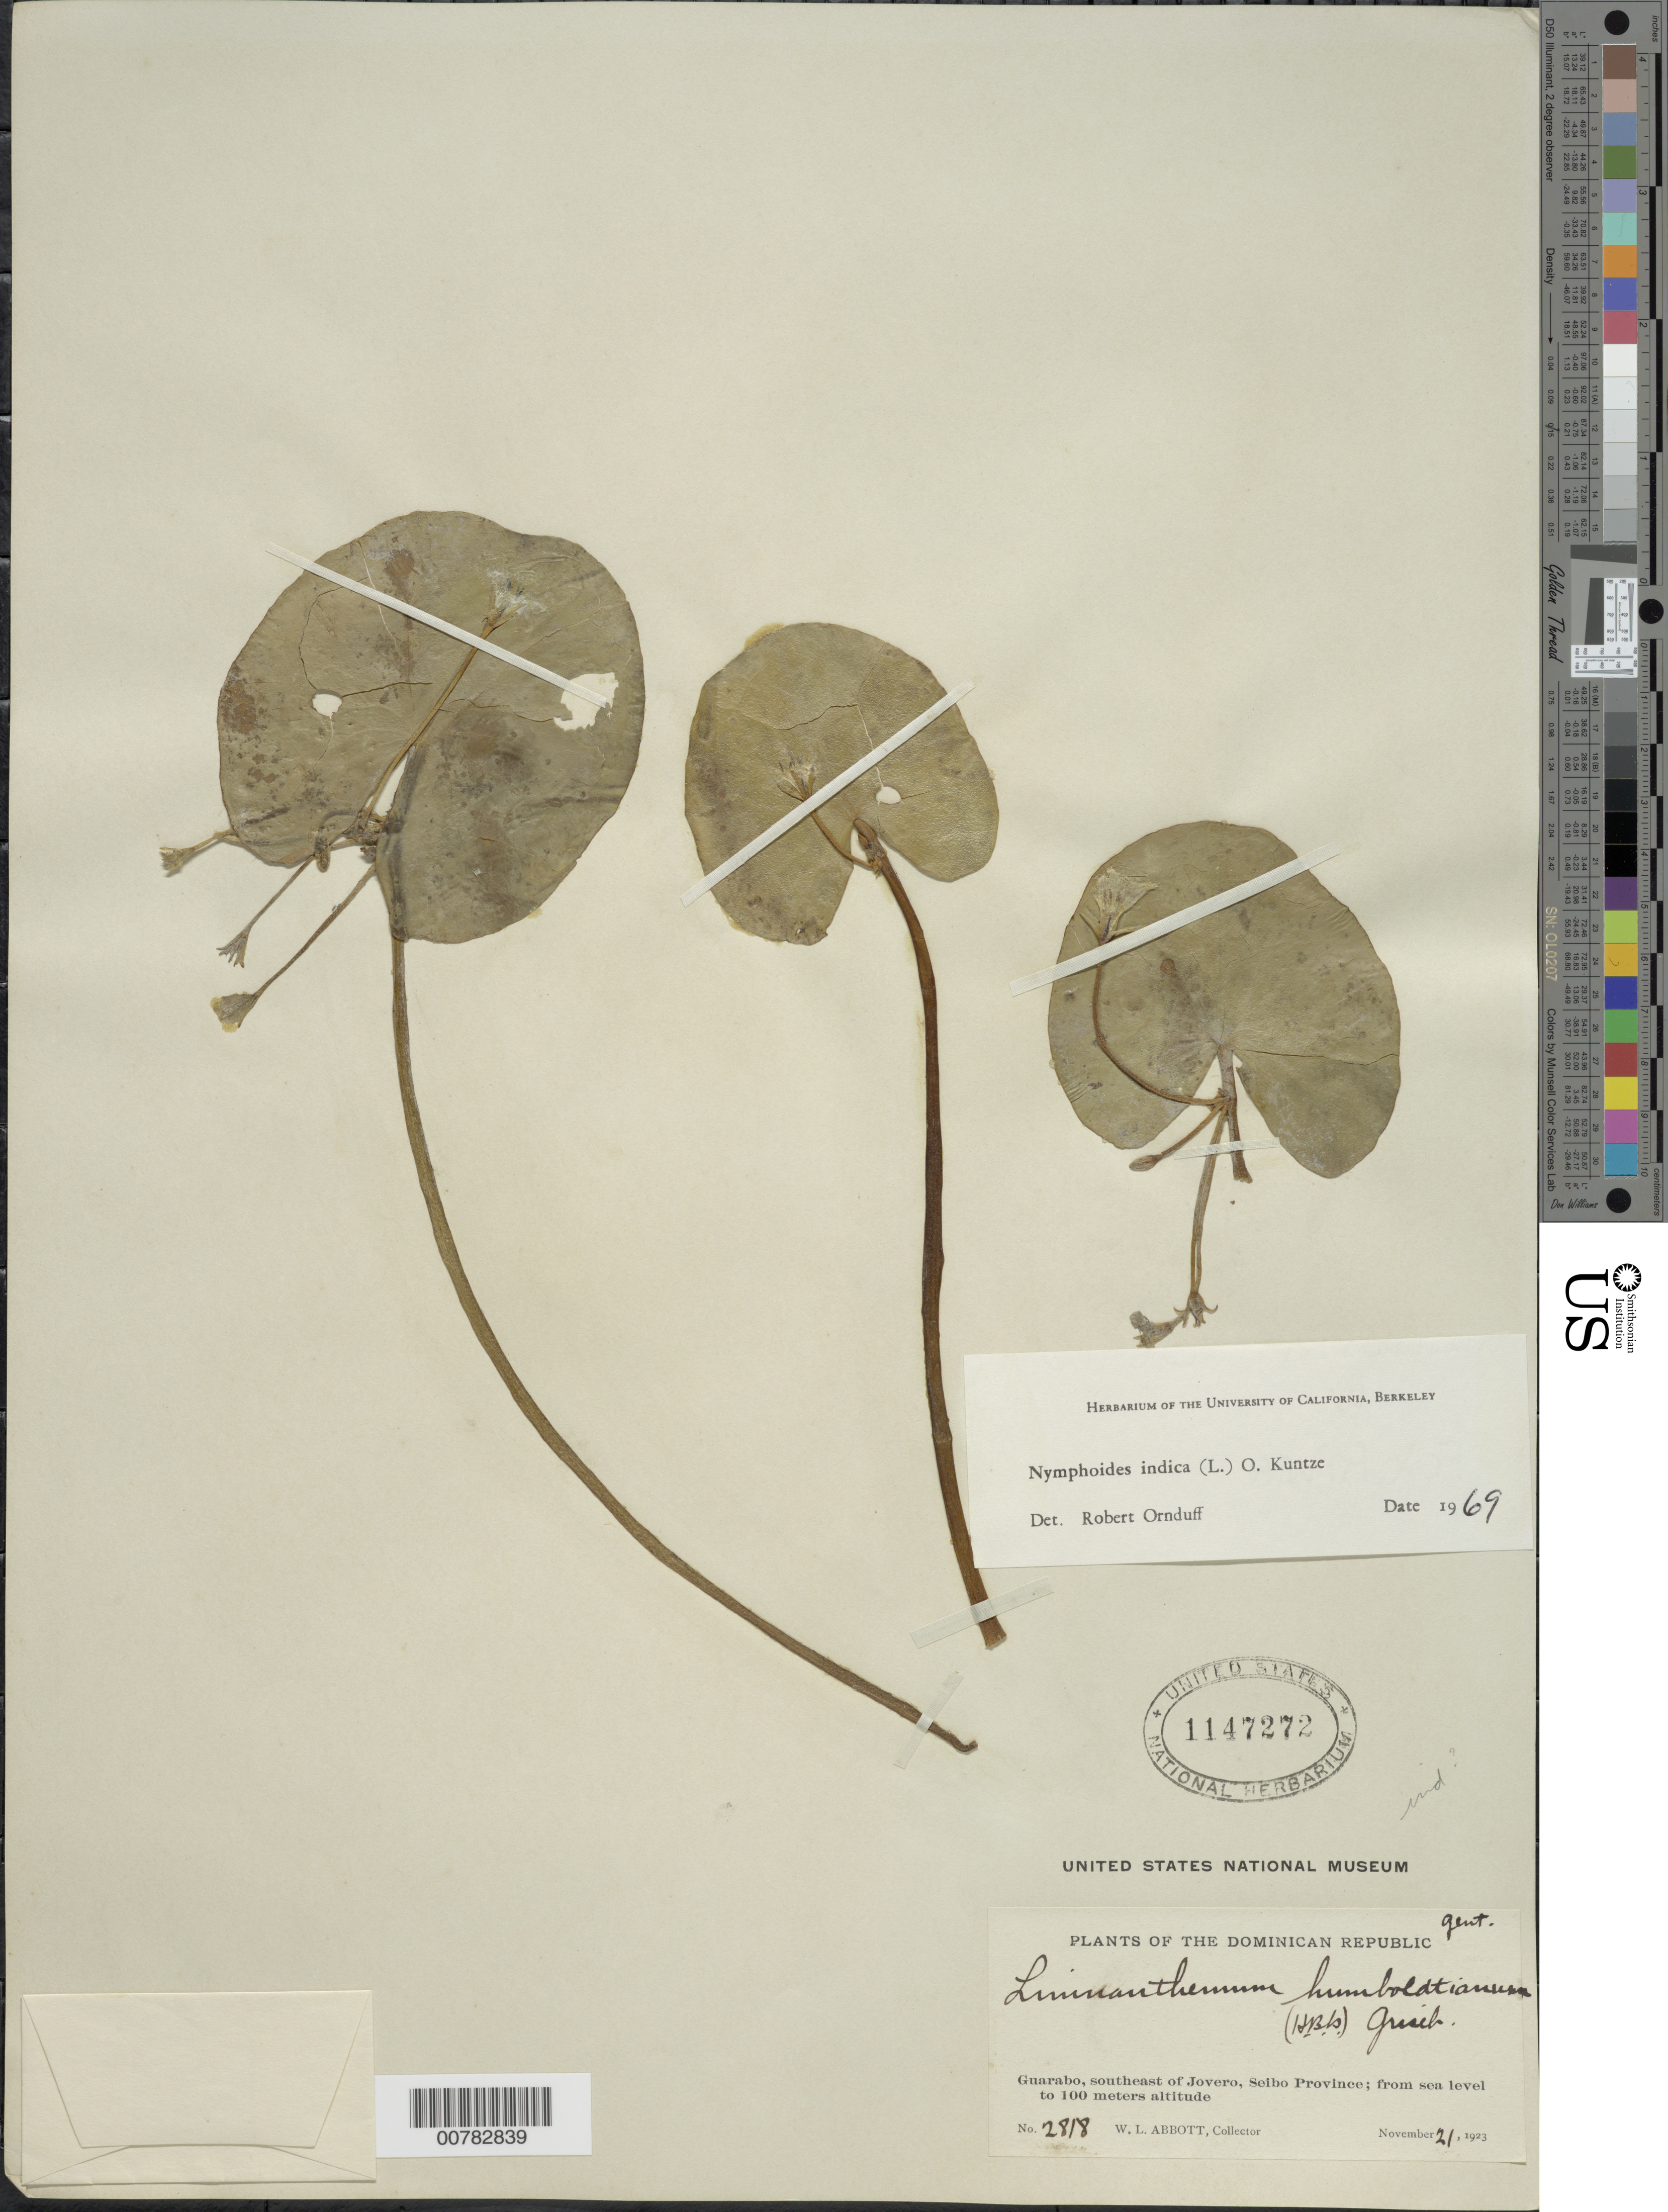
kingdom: Plantae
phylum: Tracheophyta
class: Magnoliopsida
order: Asterales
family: Menyanthaceae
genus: Nymphoides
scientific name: Nymphoides indica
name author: (L.) Kuntze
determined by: Ornduff, T.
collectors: W. L. Abbott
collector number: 2818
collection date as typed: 21 Nov 1923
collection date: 1923-11-21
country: Dominican Republic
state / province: El Seibo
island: Hispaniola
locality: Guarabo, southeast of Jovero.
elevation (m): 0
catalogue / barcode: US 1147272